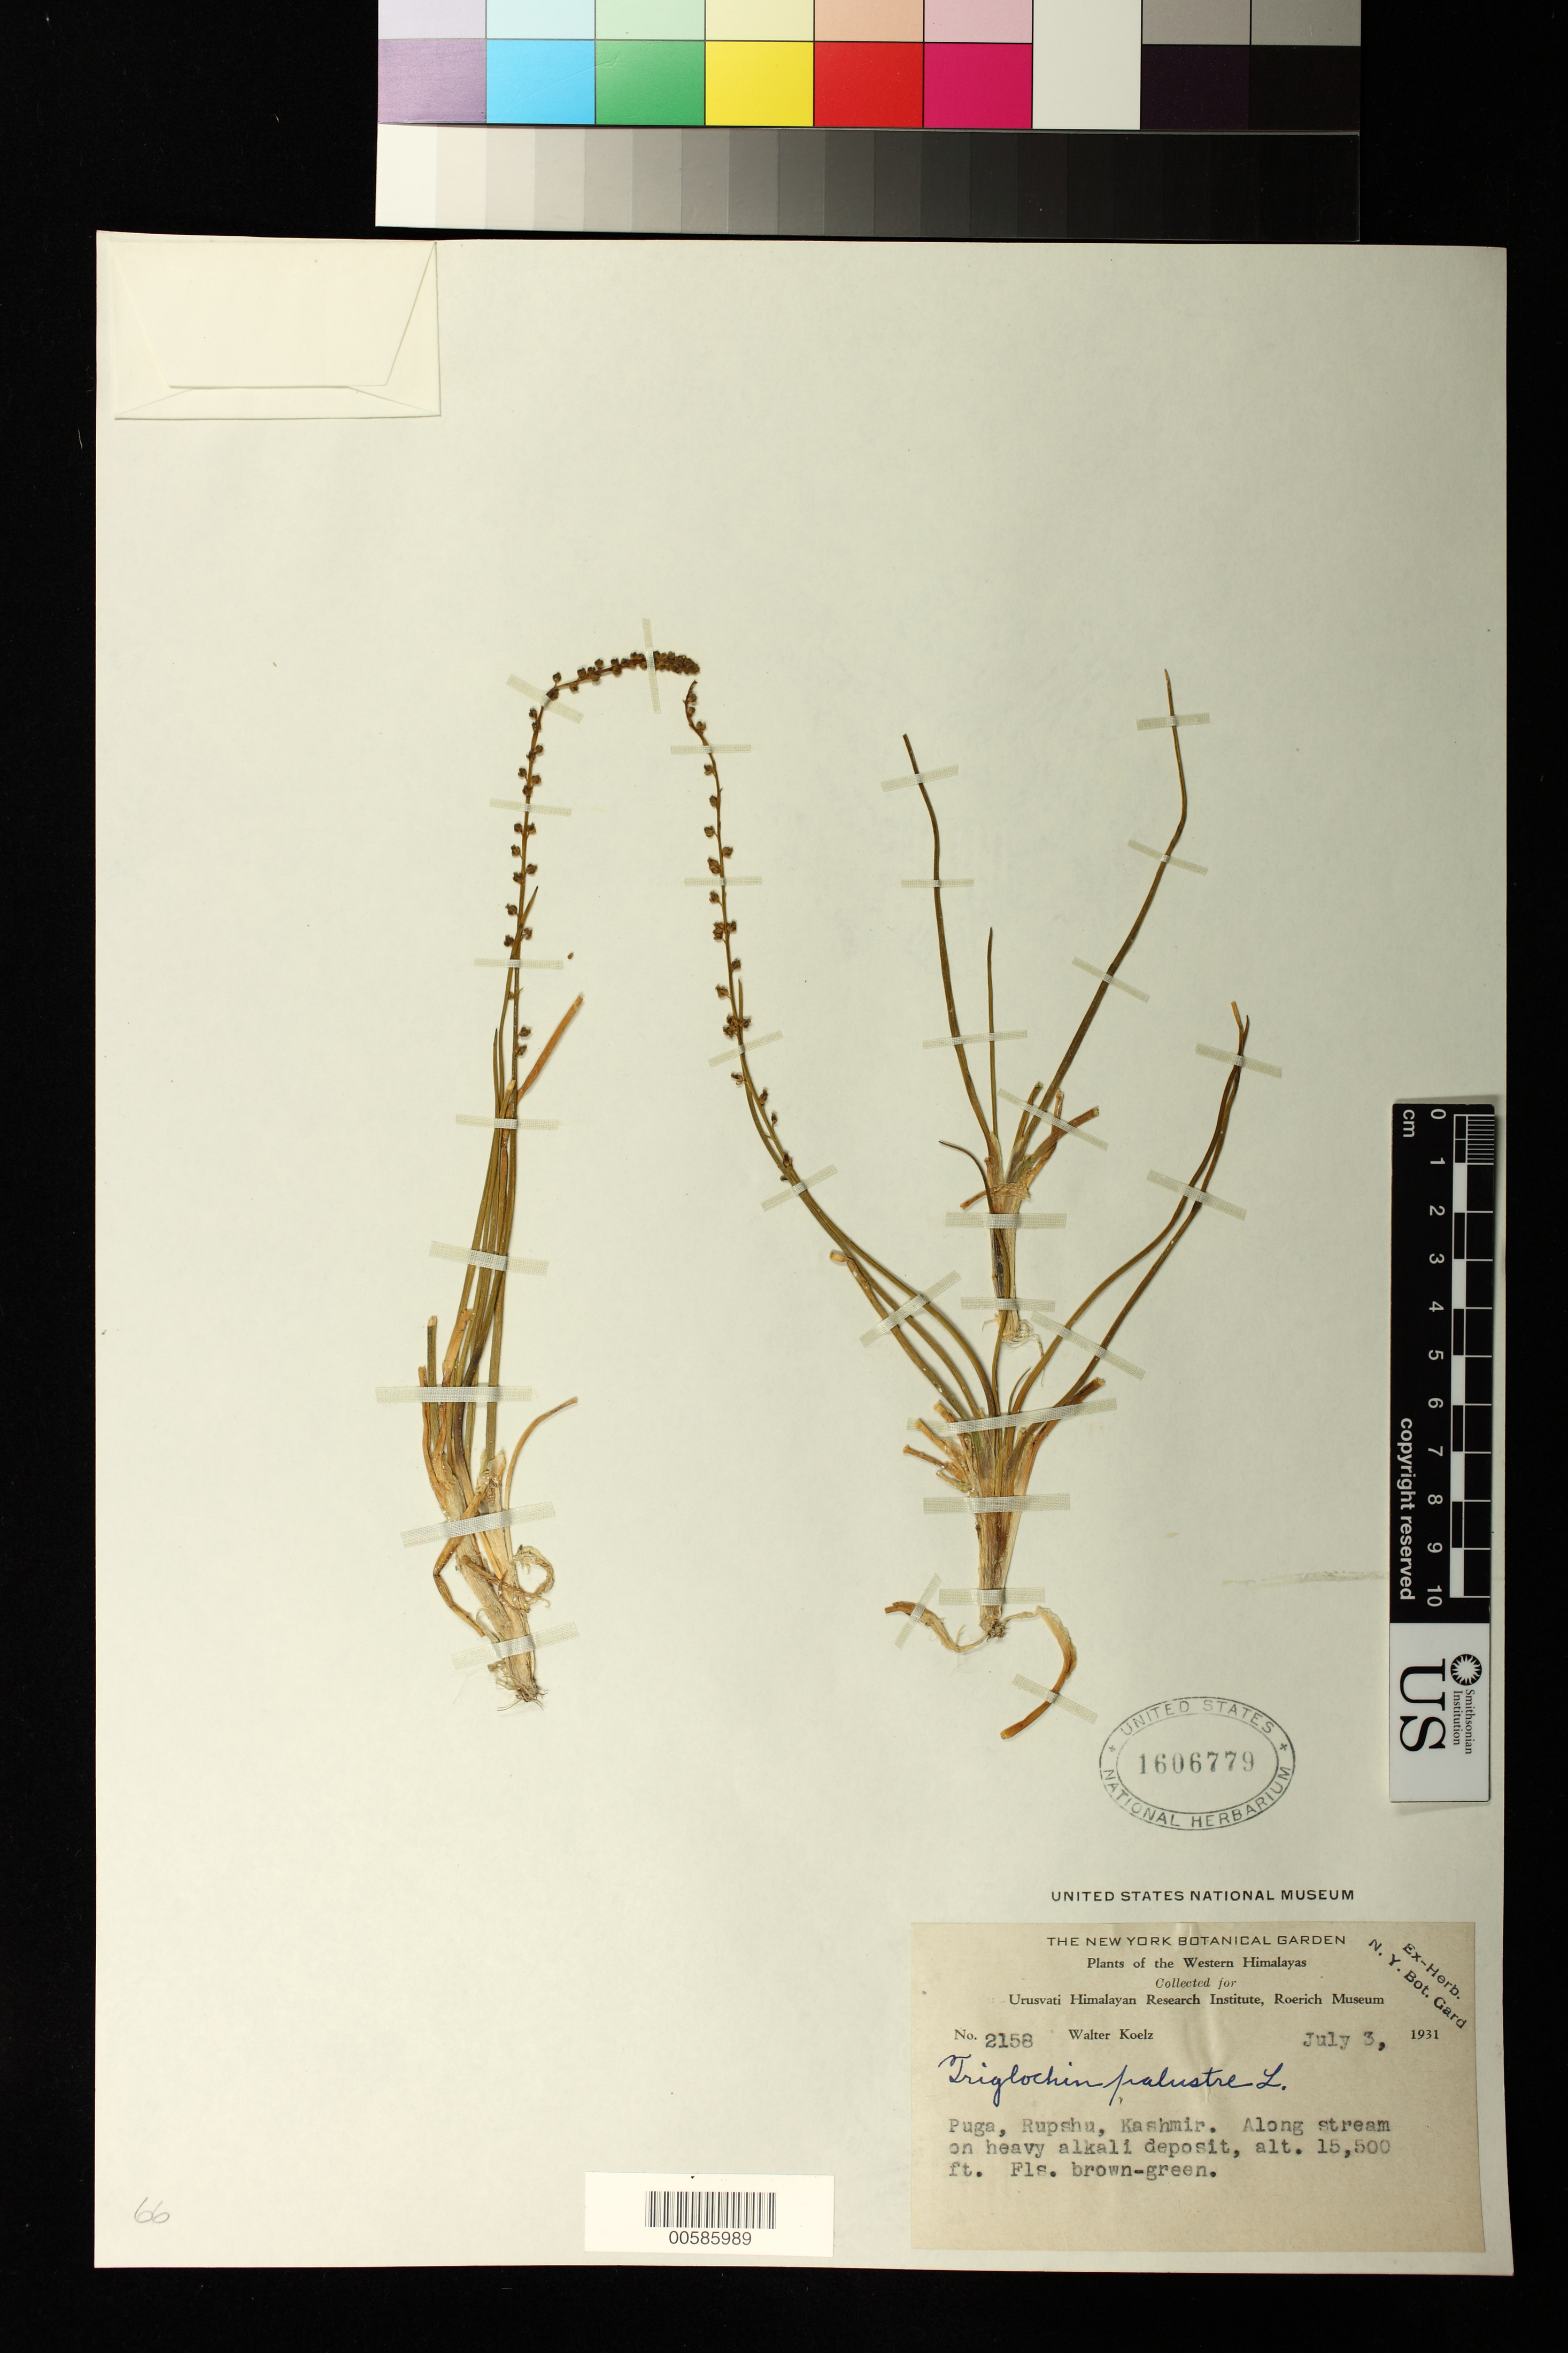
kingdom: Plantae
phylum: Tracheophyta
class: Liliopsida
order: Alismatales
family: Juncaginaceae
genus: Triglochin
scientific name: Triglochin palustris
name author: L.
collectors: W. N. Koelz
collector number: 2158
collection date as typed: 03 Jul 1931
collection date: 1931-07-03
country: India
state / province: Ladakh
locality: Puga, Rupshu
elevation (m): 4724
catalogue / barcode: US 1606779